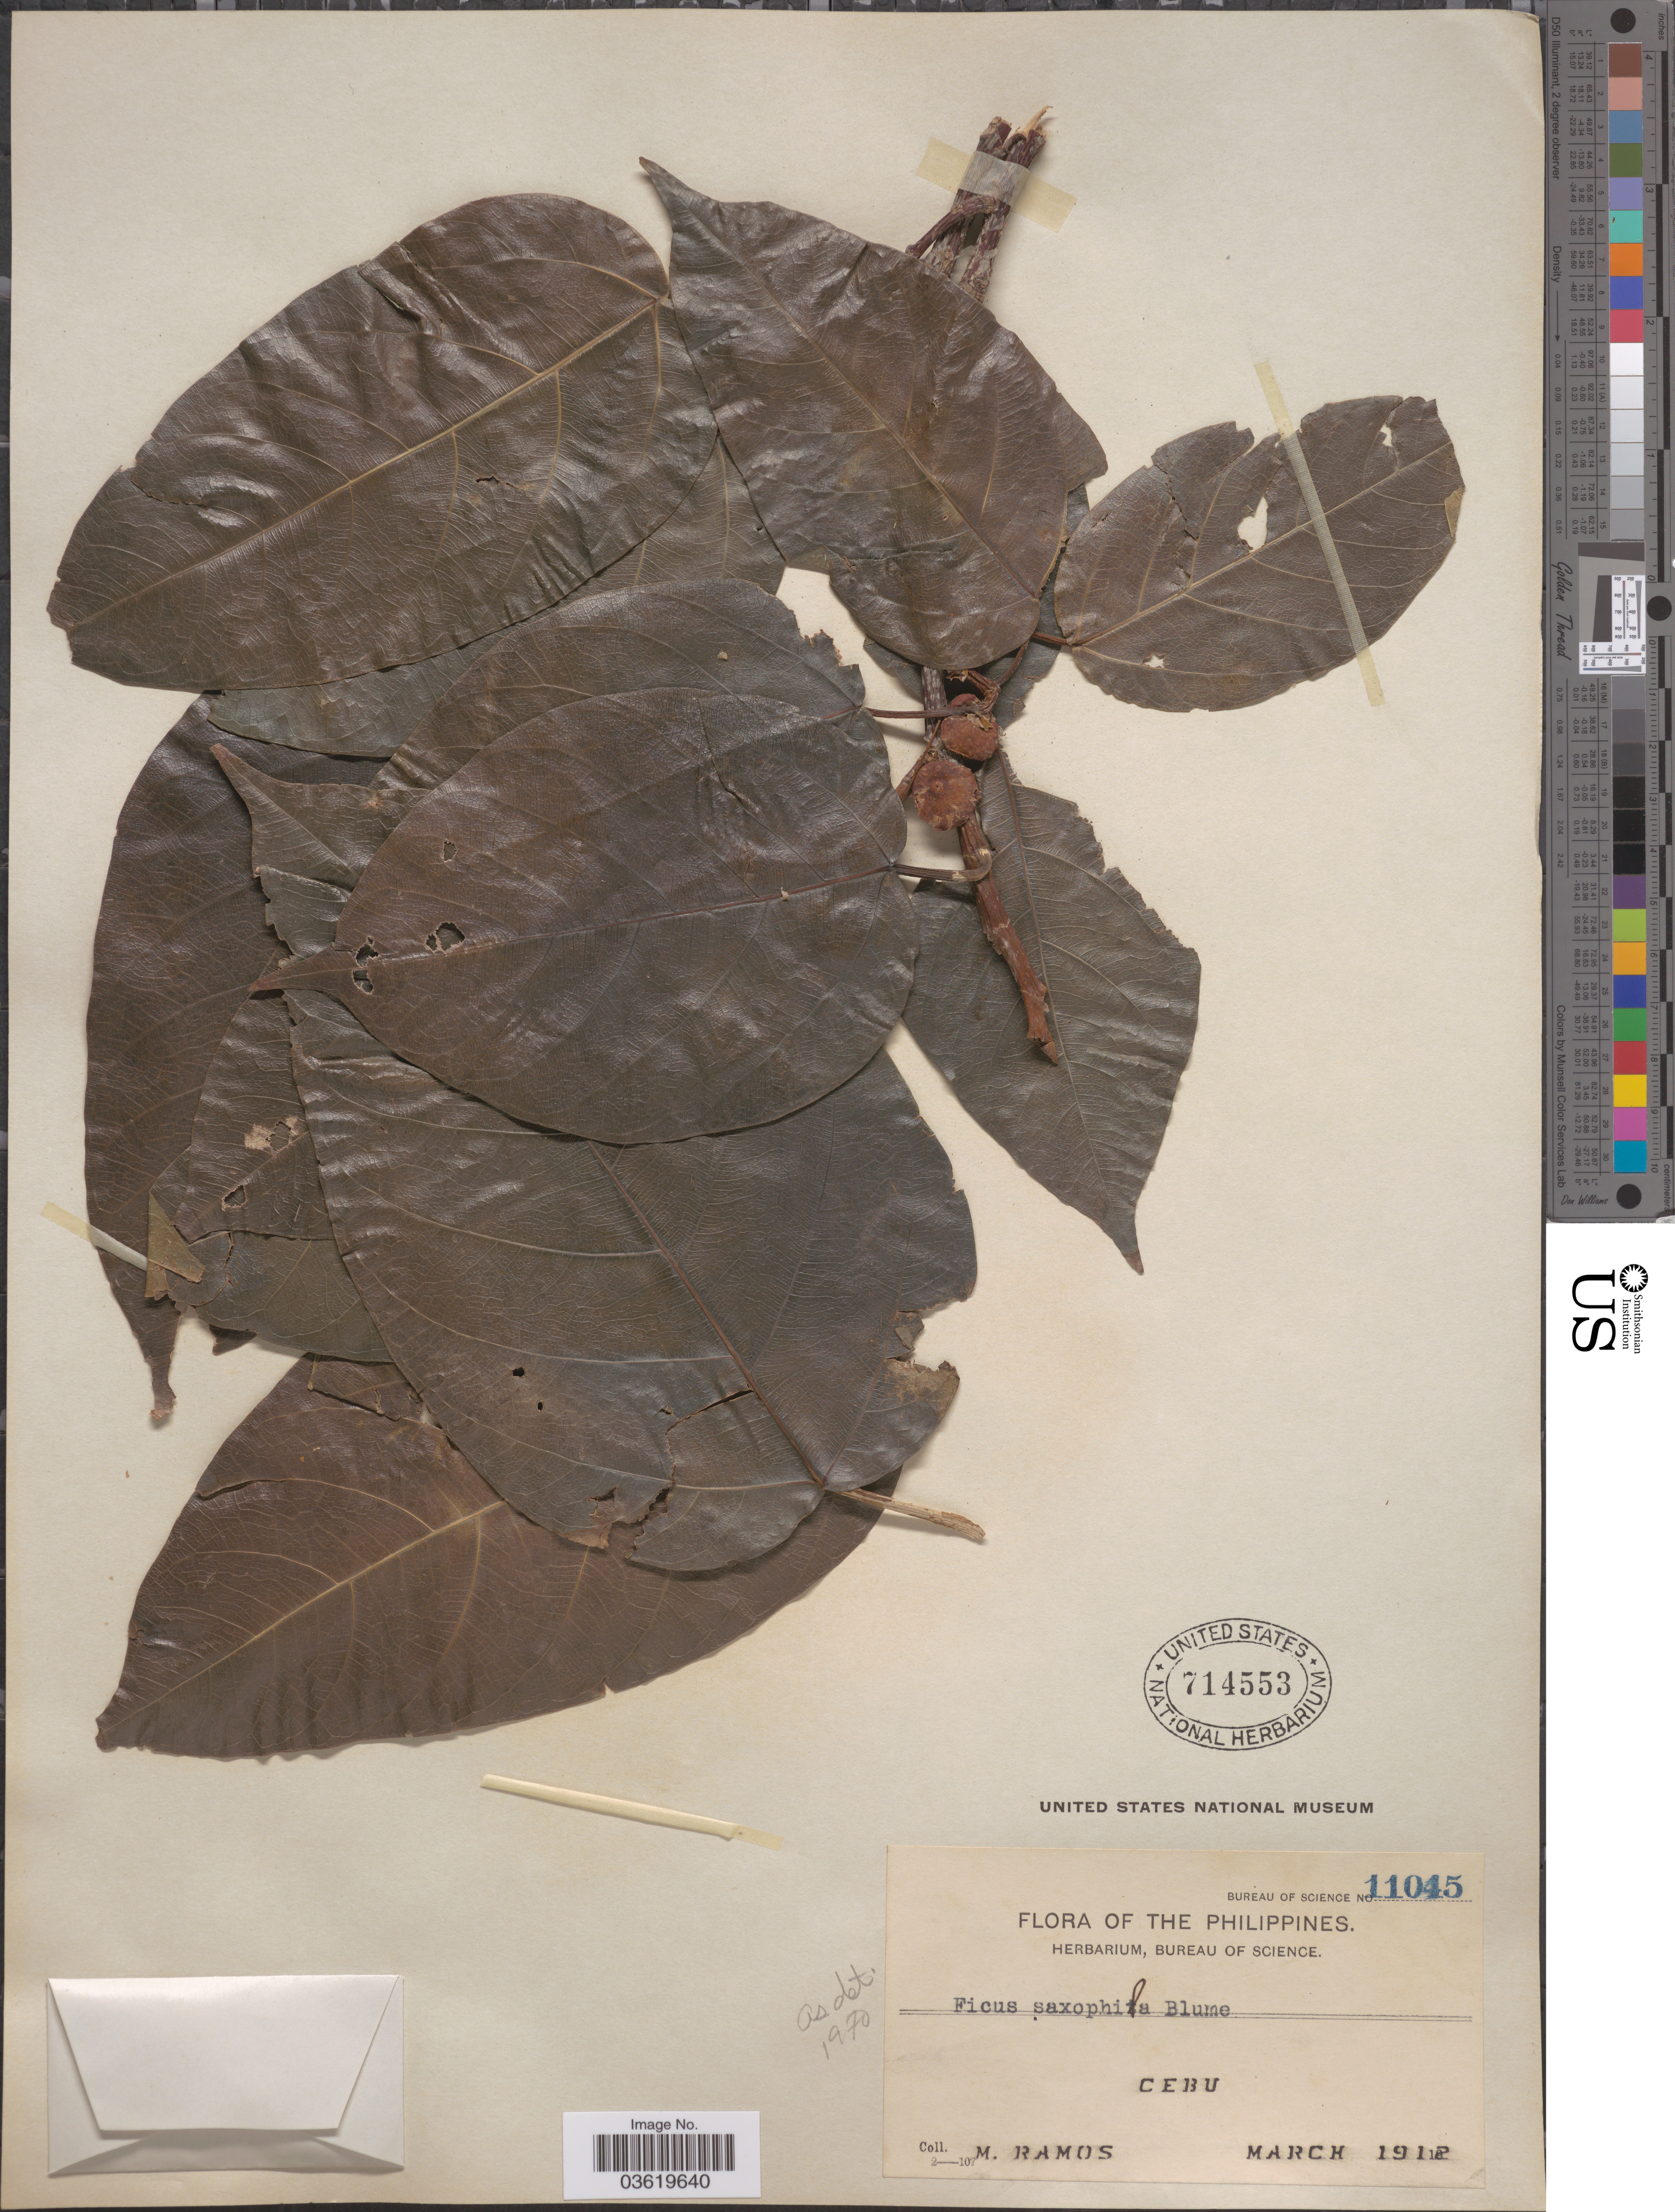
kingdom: Plantae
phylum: Tracheophyta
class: Magnoliopsida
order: Rosales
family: Moraceae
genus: Ficus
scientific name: Ficus saxophila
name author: Blume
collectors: M. Ramos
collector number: Bureau of Science 11045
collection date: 1912-03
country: Philippines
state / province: Central Visayas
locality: Cebu.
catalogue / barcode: US 714553